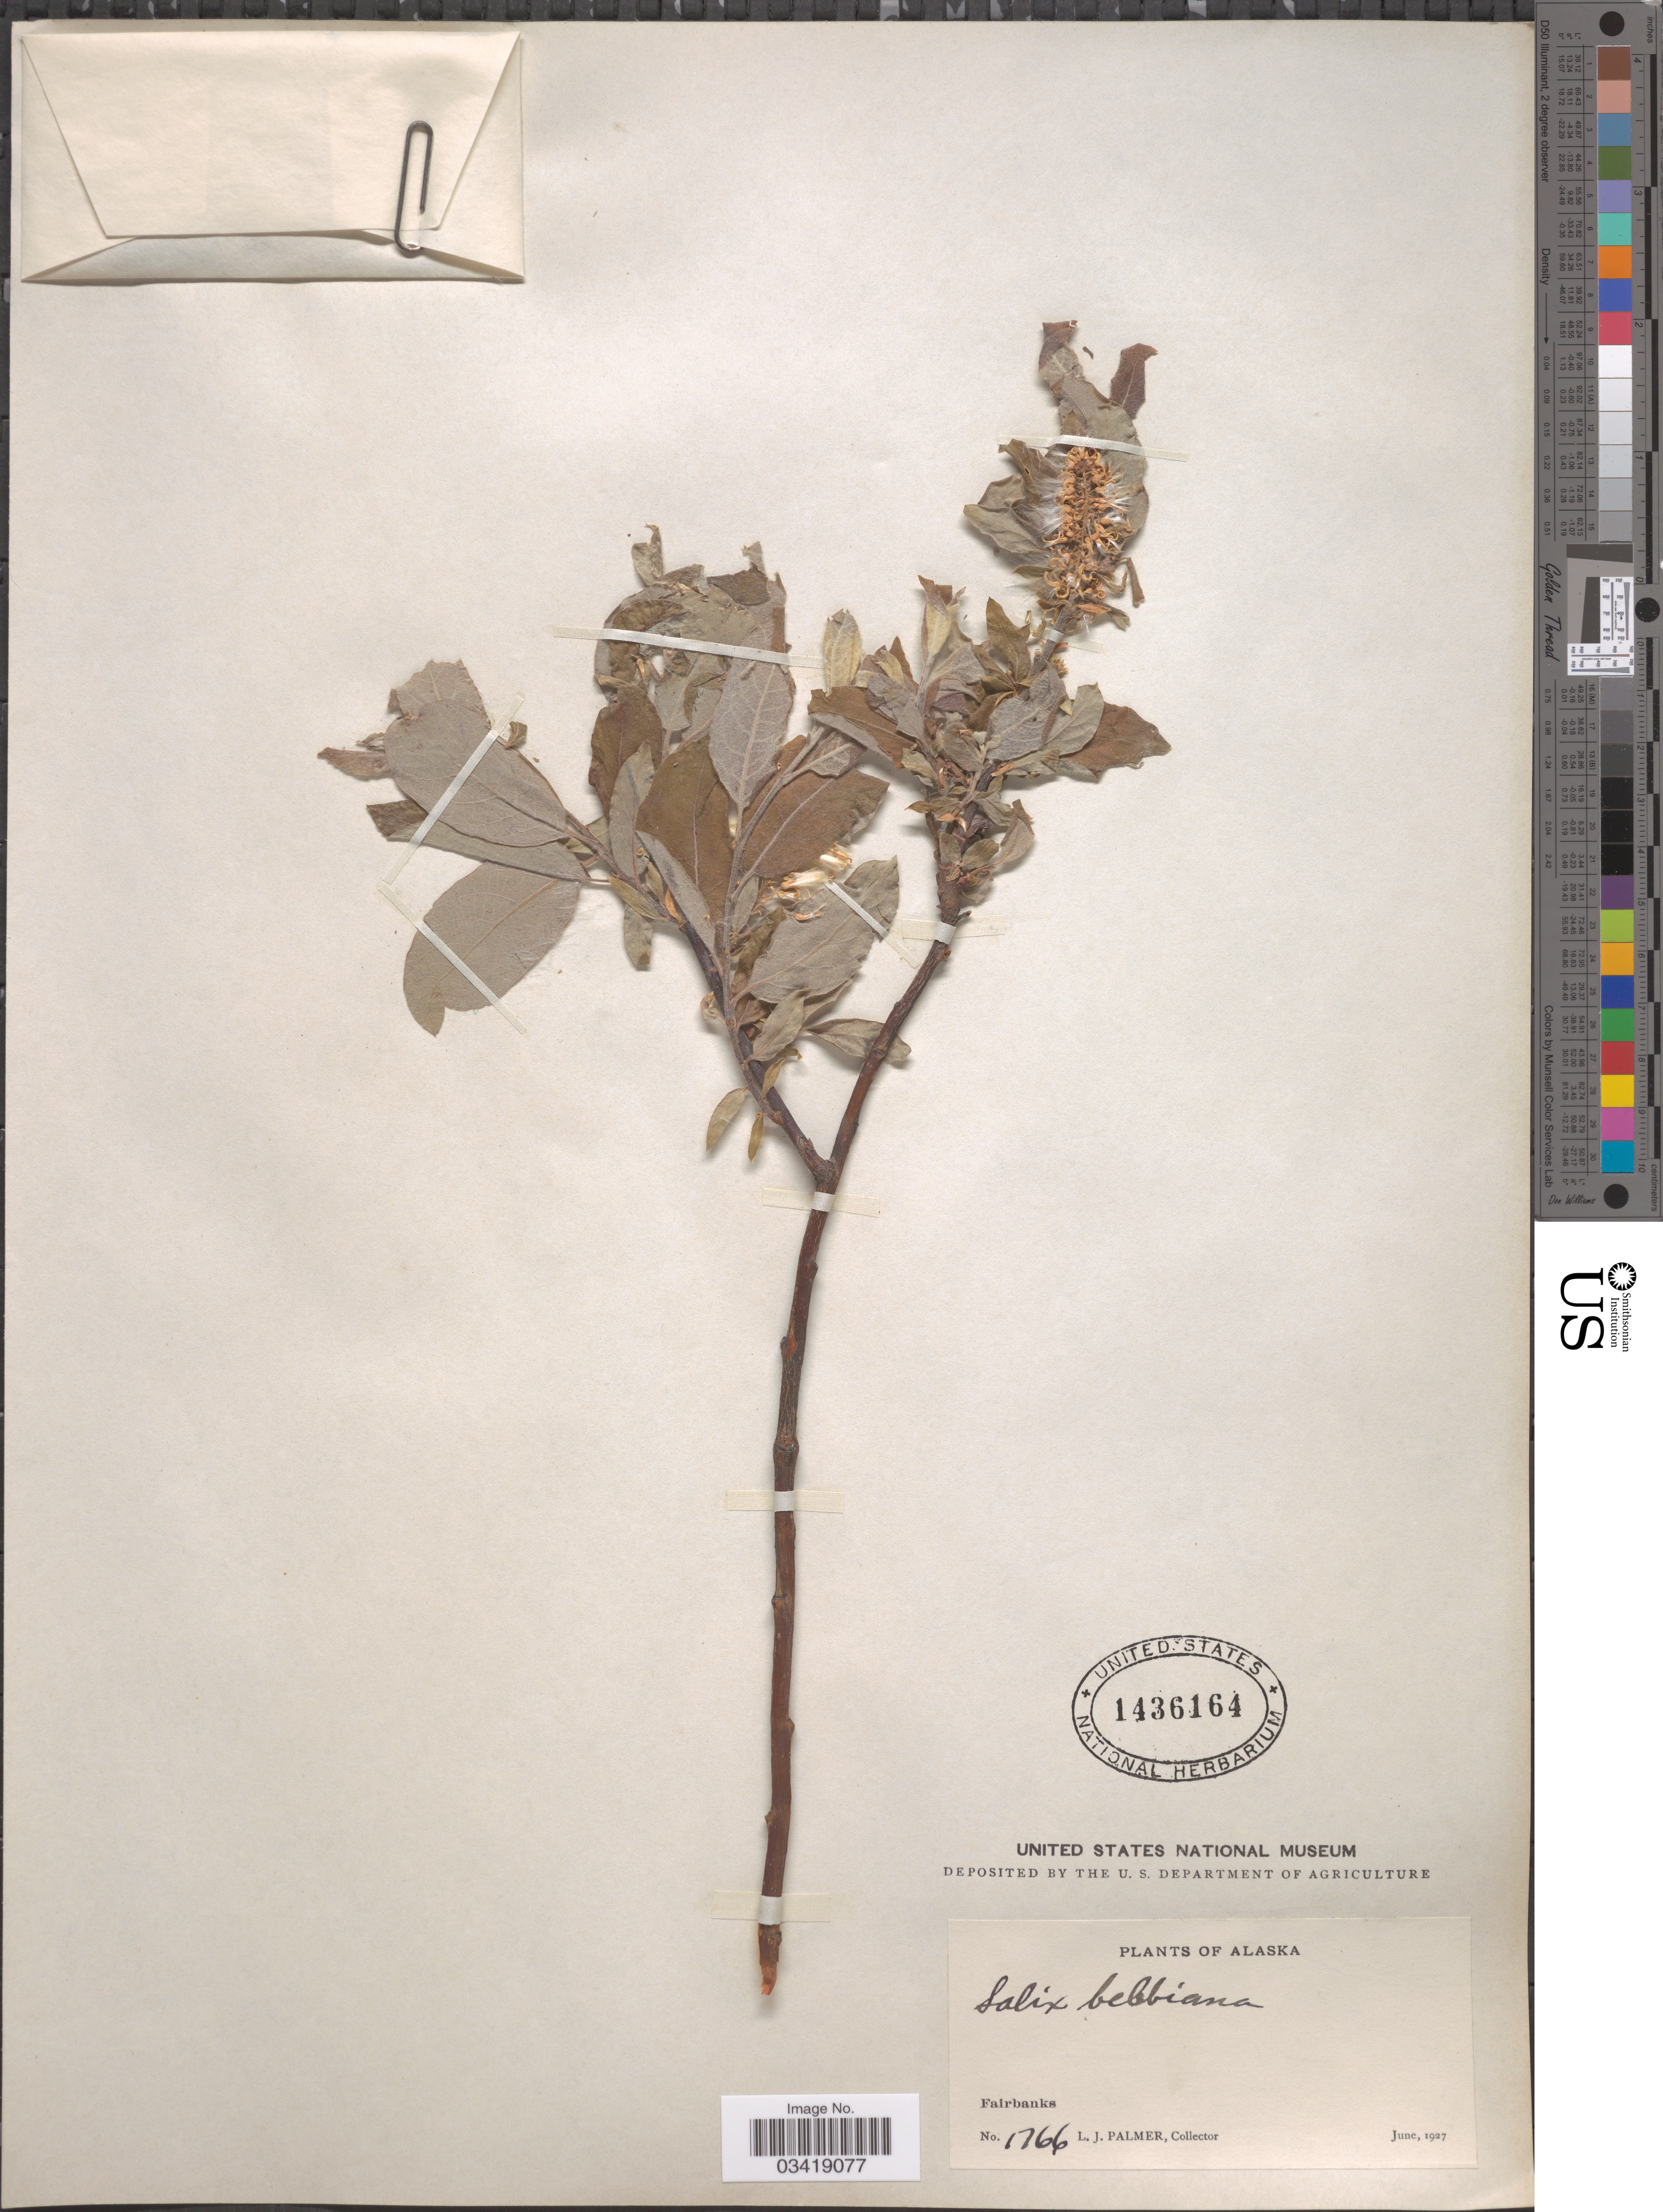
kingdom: Plantae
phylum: Tracheophyta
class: Magnoliopsida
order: Malpighiales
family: Salicaceae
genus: Salix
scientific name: Salix bebbiana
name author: Sarg.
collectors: L. J. Palmer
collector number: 1766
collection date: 1927-06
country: United States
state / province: Alaska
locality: Fairbanks.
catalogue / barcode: US 1436164